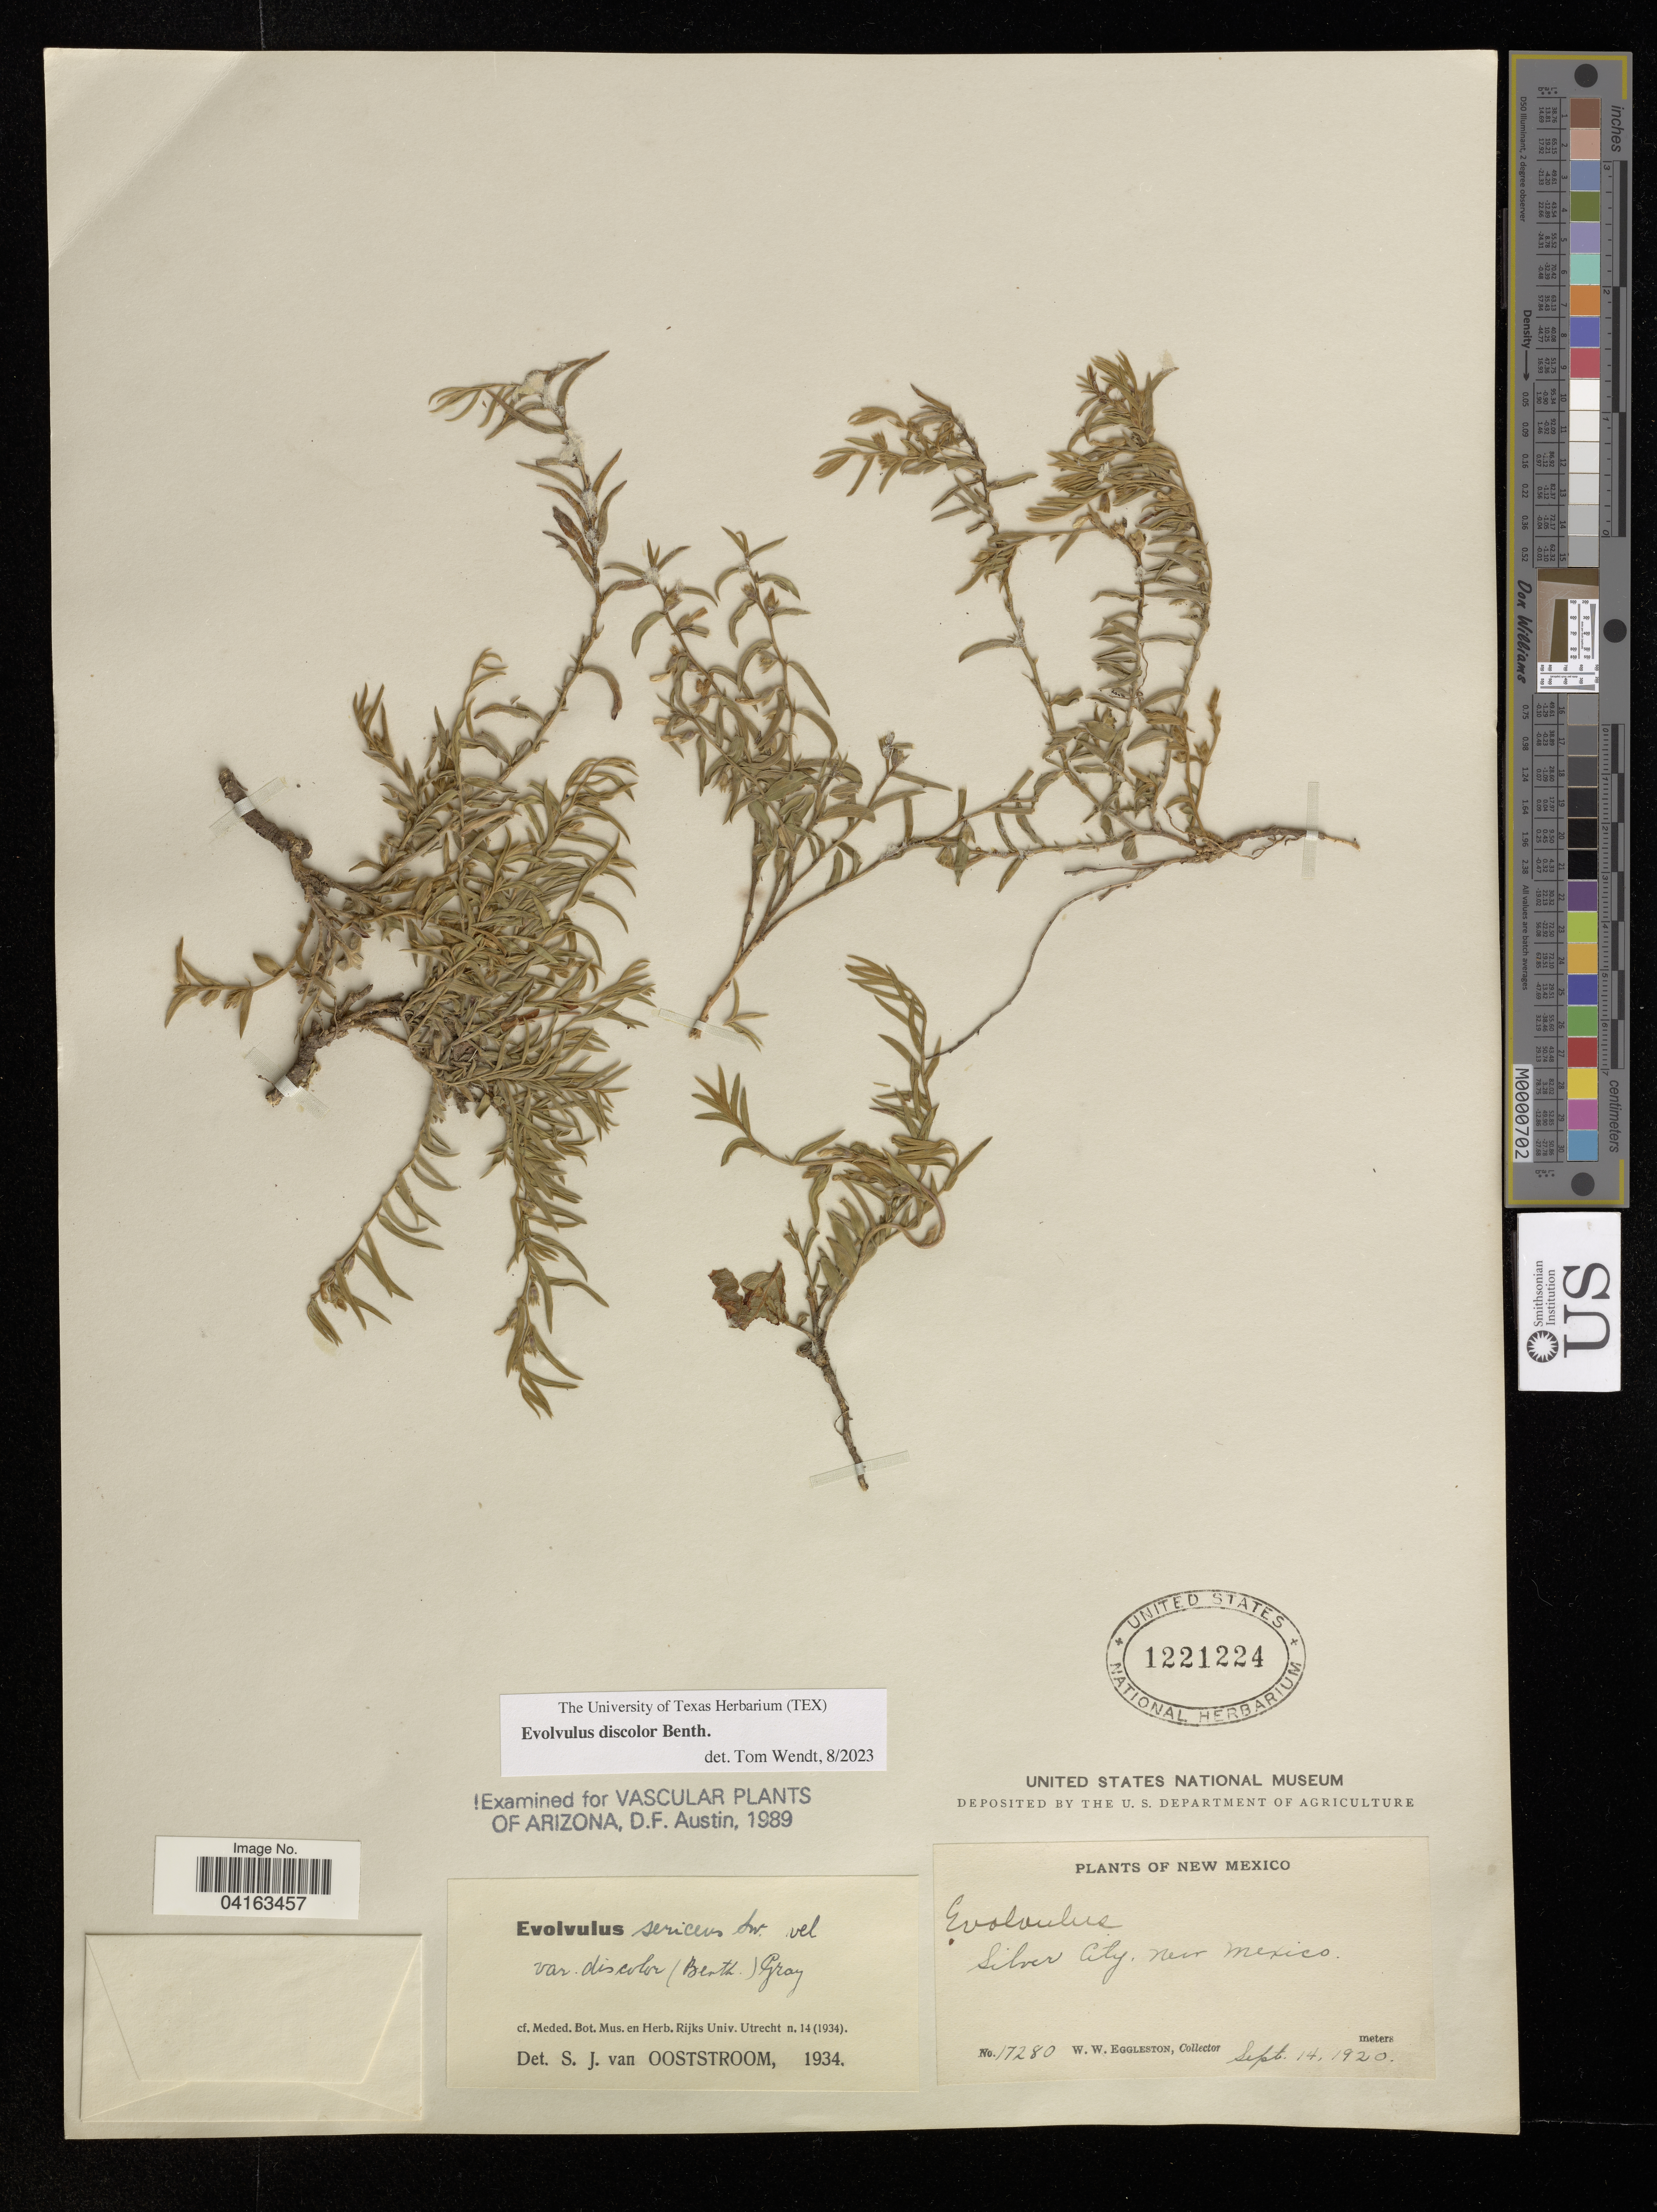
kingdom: Plantae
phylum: Tracheophyta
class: Magnoliopsida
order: Solanales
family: Convolvulaceae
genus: Evolvulus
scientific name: Evolvulus discolor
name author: Benth.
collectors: W. W. Eggleston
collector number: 17280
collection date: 1920-09-14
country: United States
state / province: New Mexico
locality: Silver City, near Mexico.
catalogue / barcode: US 121224